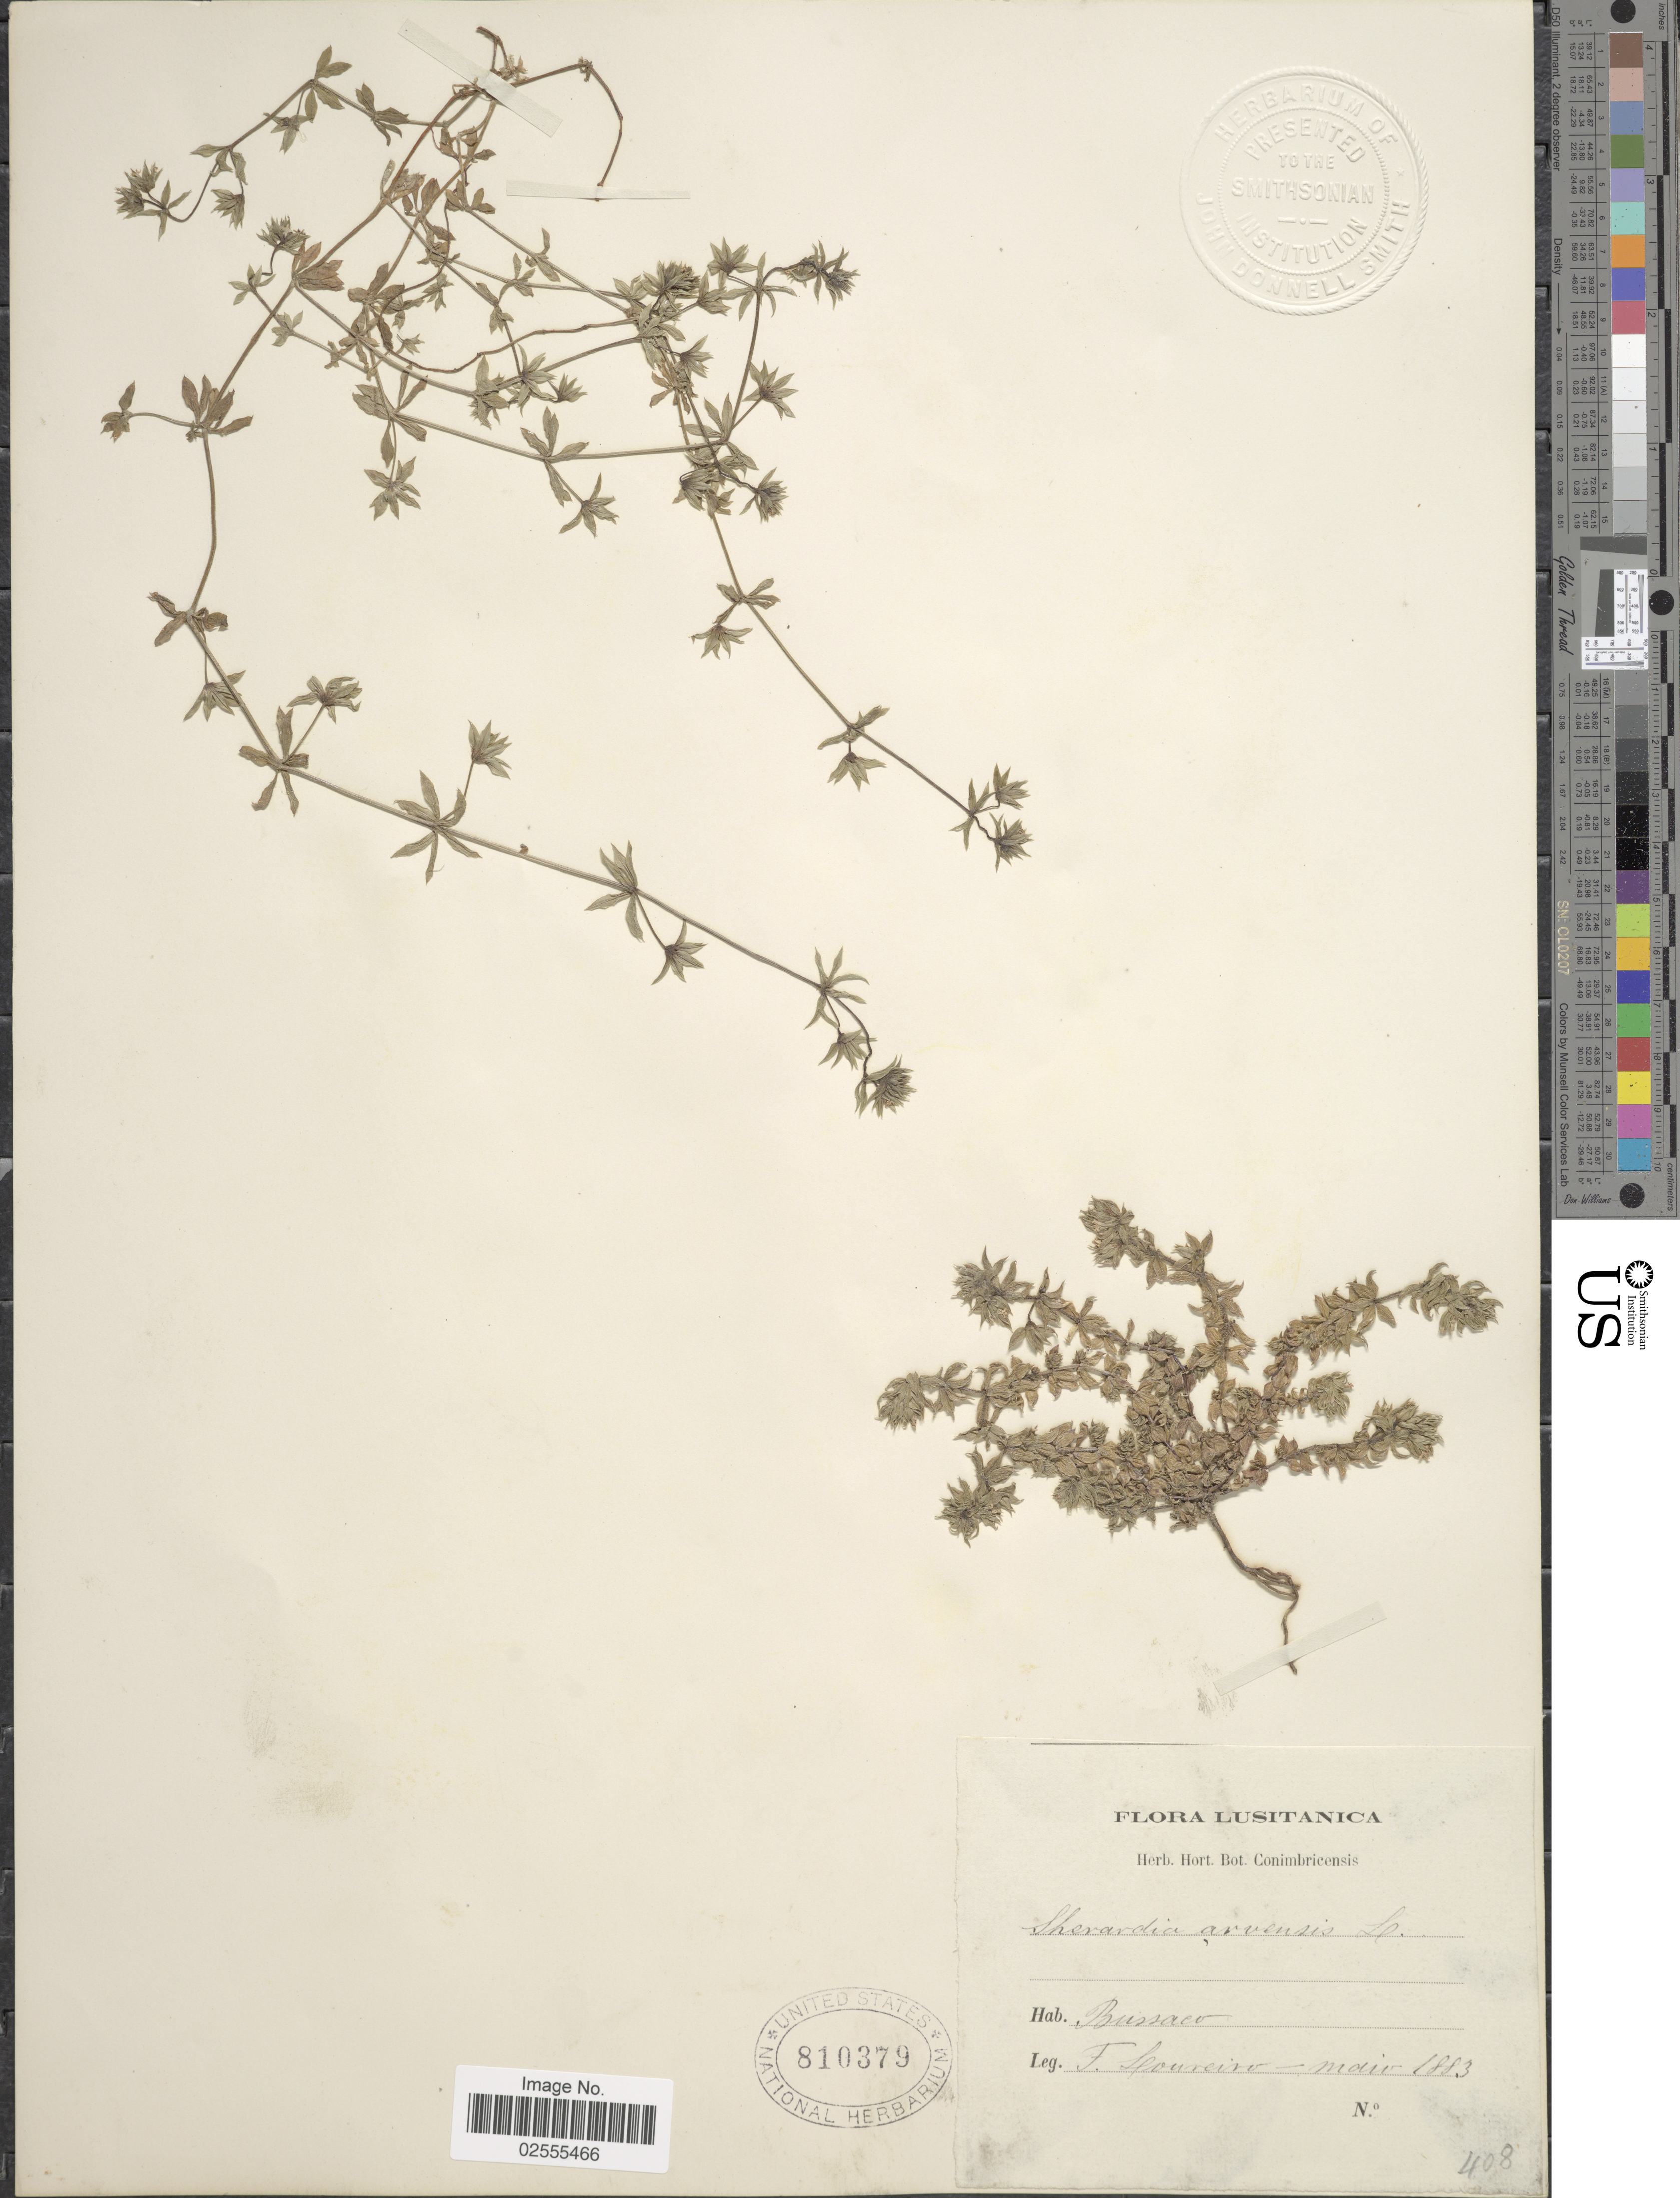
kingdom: Plantae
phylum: Tracheophyta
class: Magnoliopsida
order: Gentianales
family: Rubiaceae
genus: Sherardia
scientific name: Sherardia arvensis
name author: L.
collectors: F. Loureiro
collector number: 408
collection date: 1883-05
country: Portugal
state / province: Aveiro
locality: Bussaco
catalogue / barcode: US 810379